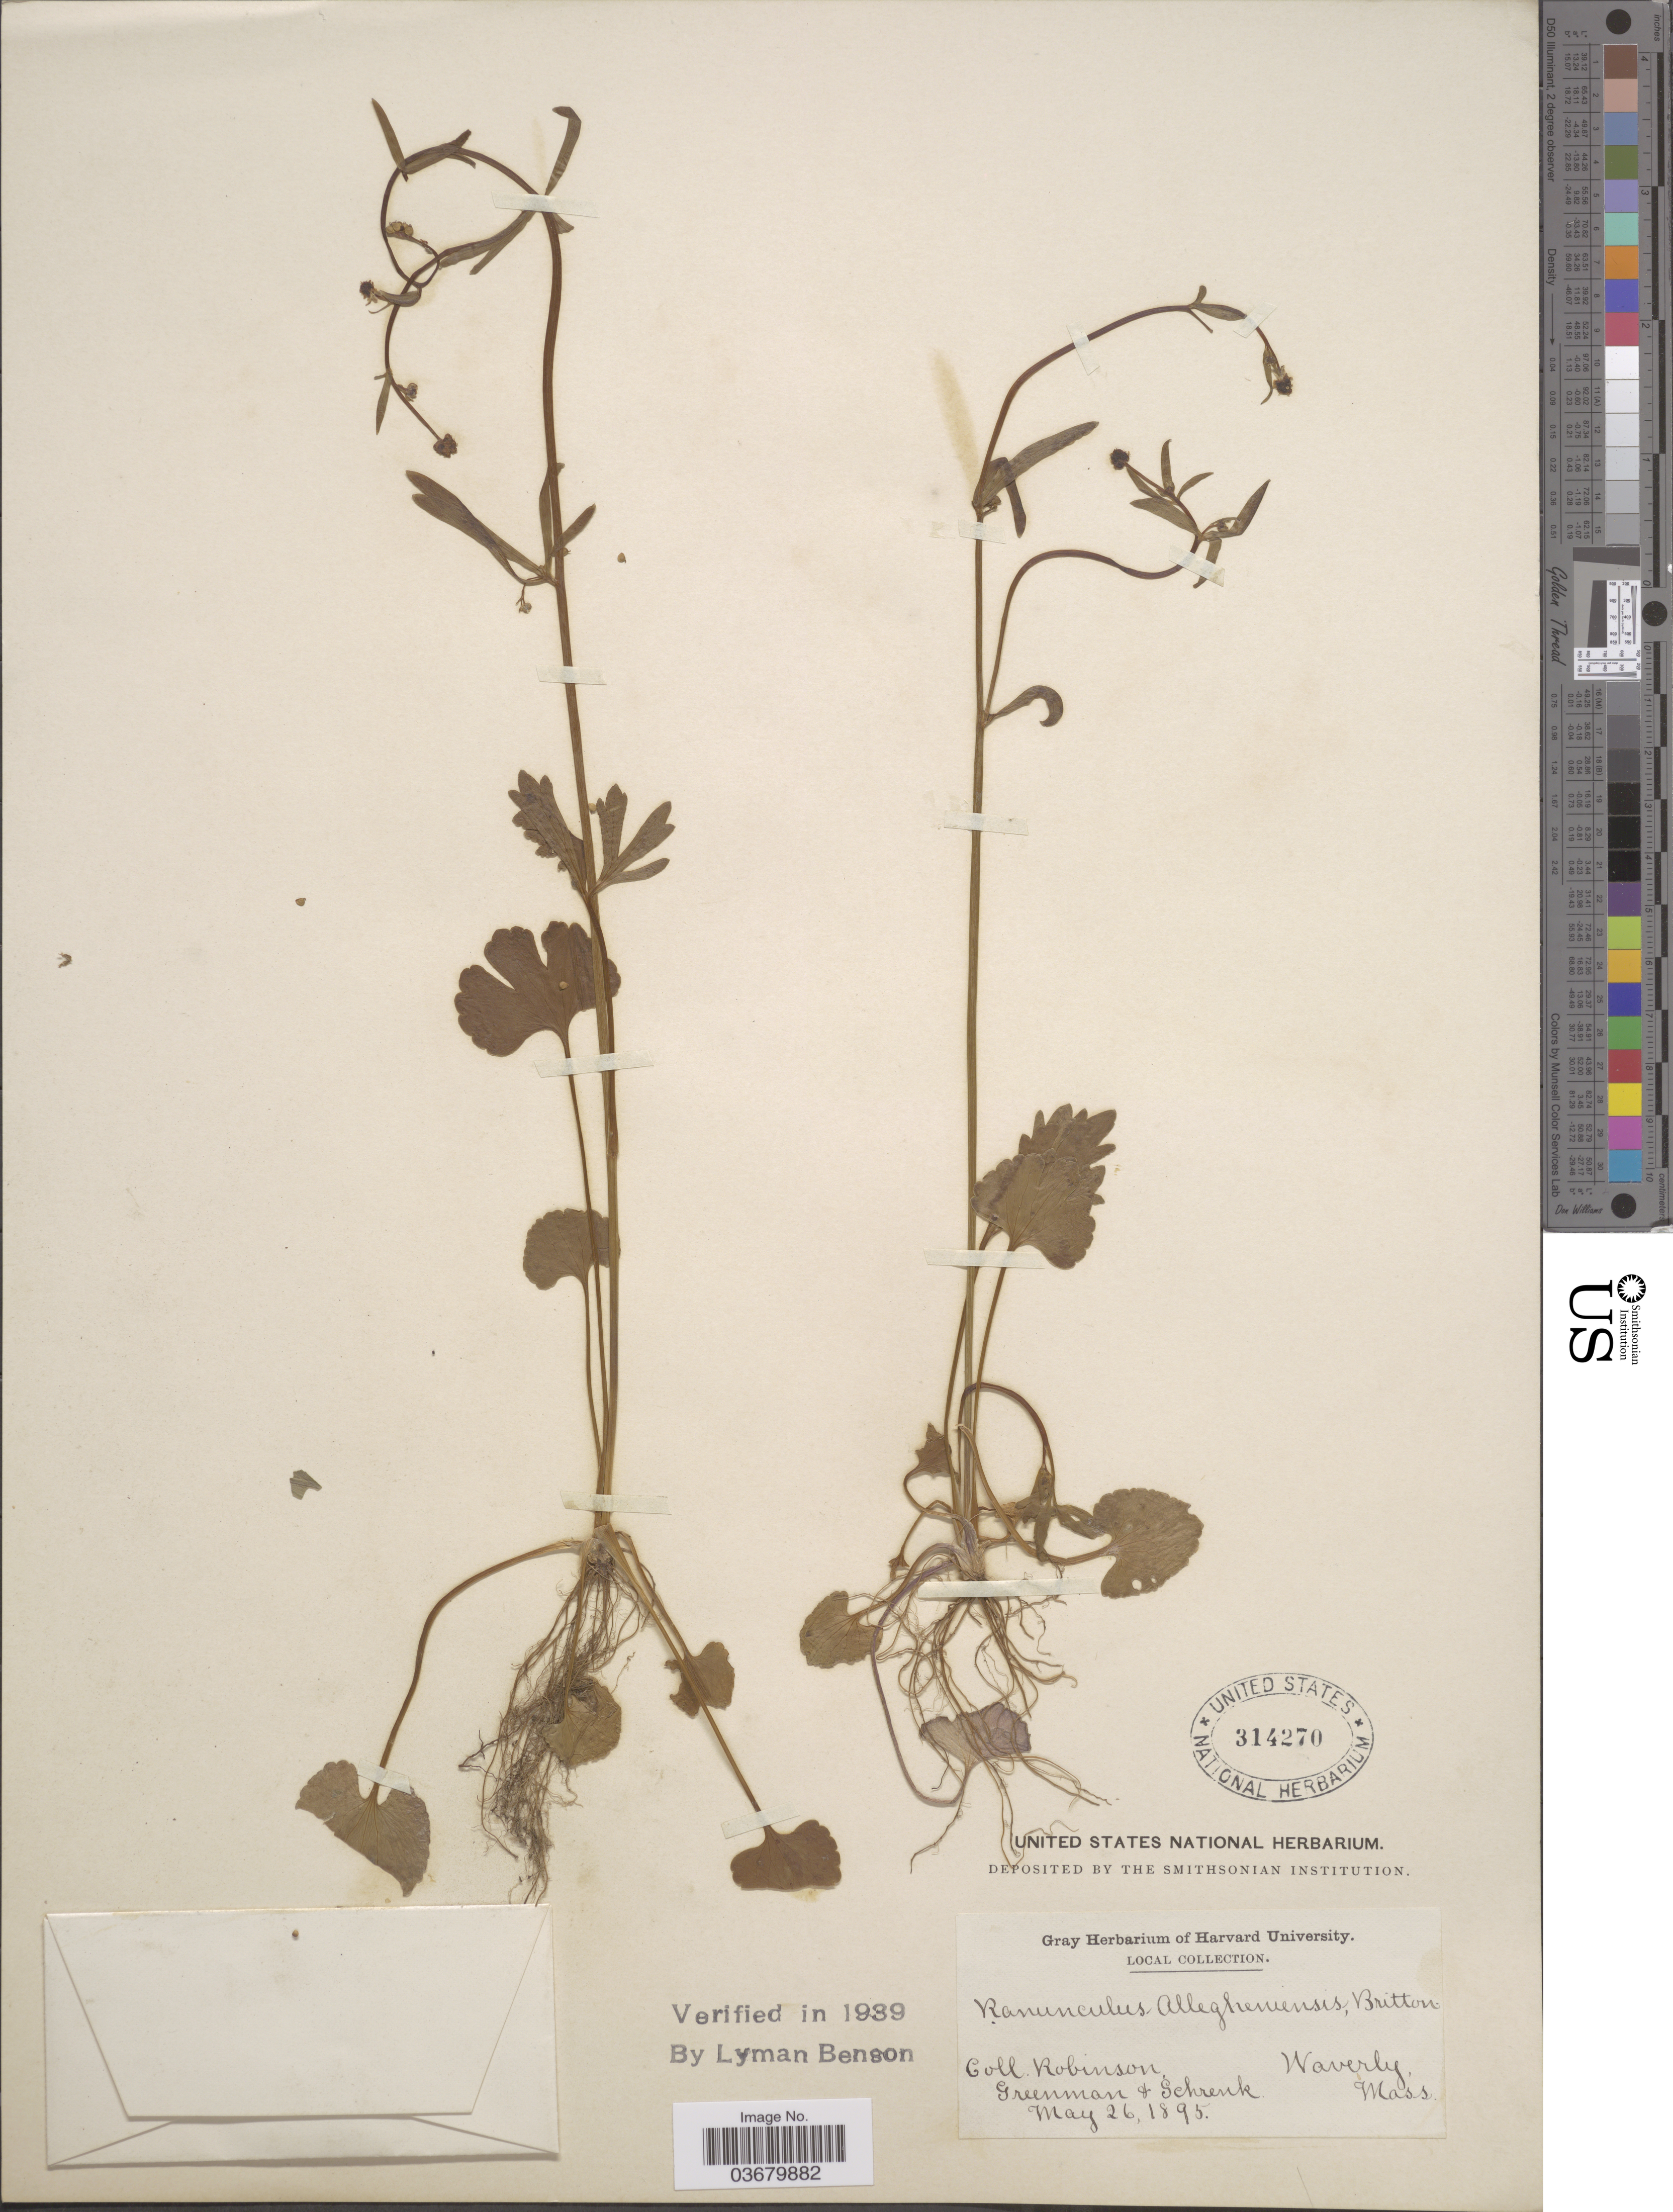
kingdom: Plantae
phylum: Tracheophyta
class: Magnoliopsida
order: Ranunculales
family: Ranunculaceae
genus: Ranunculus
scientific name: Ranunculus allegheniensis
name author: Britton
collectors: -- Robinson, Greenman & A.G. Schrenk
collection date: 1895-05-26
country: United States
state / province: Massachusetts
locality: Waverly.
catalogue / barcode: US 314270